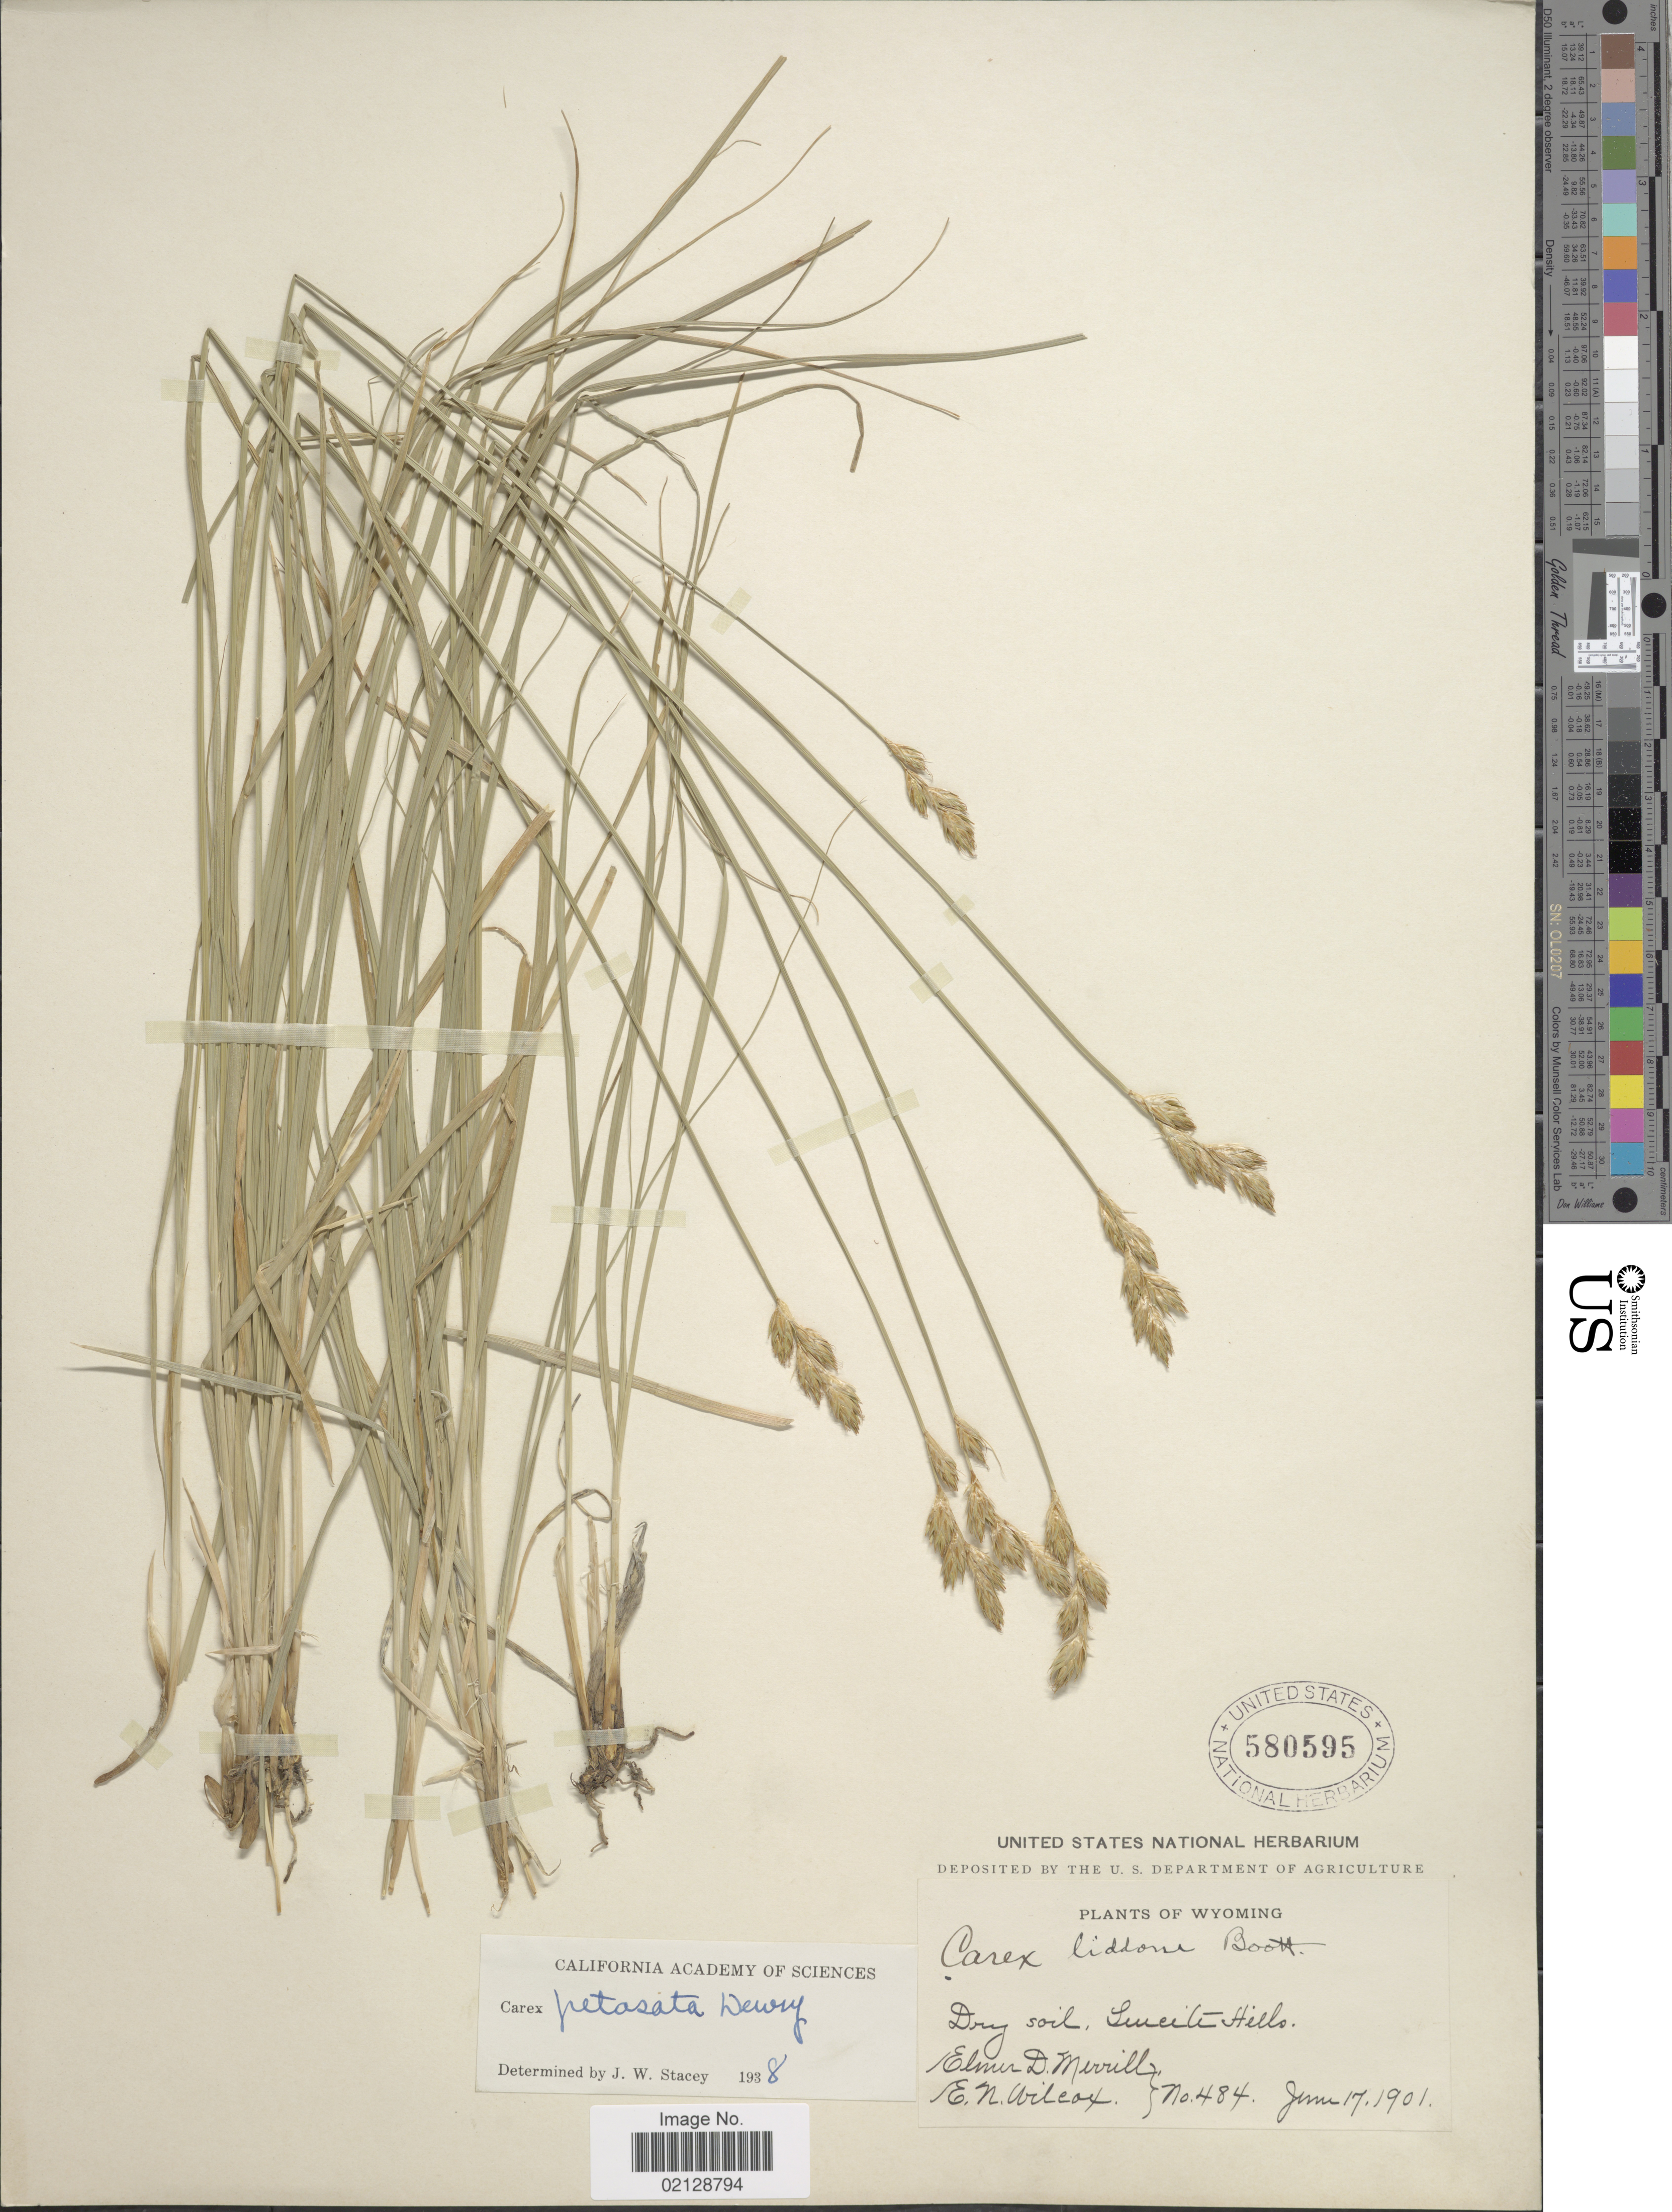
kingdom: Plantae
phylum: Tracheophyta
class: Liliopsida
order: Poales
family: Cyperaceae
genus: Carex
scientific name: Carex petasata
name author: Dewey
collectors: E. D. Merrill & E. Wilcox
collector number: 484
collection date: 1901-06-17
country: United States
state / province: Wyoming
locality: Leucite Hills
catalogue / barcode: US 580595